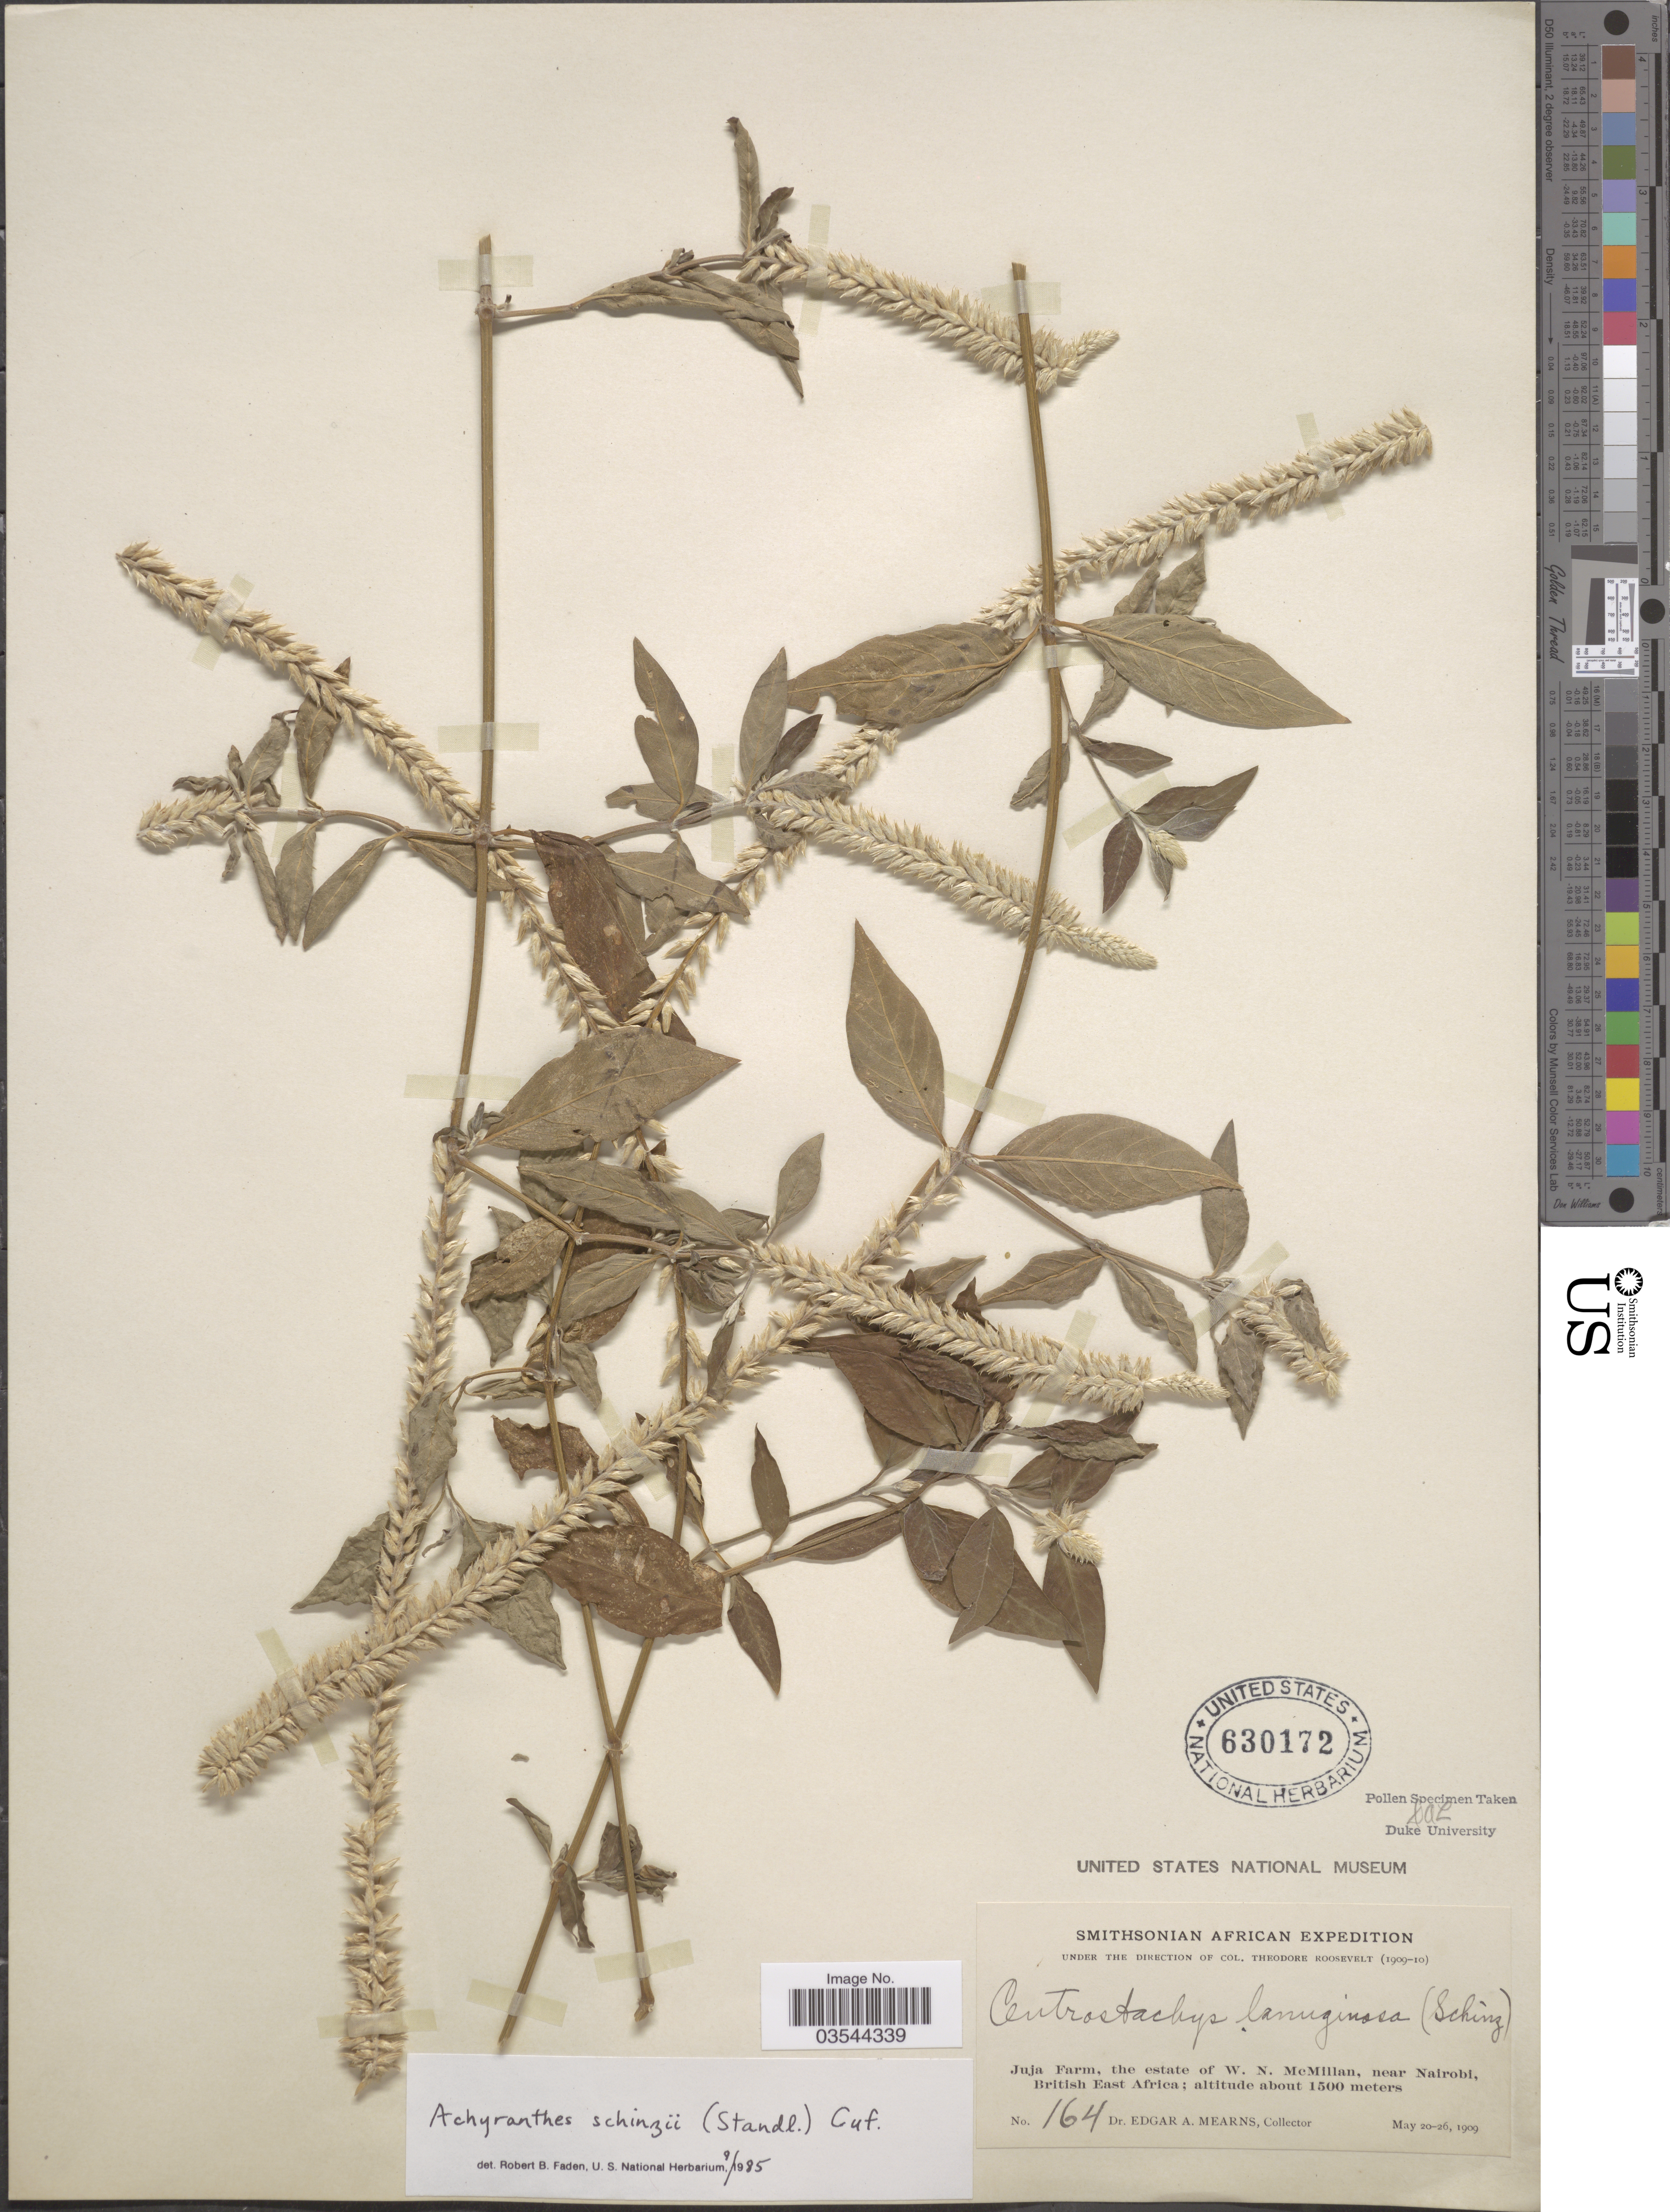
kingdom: Plantae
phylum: Tracheophyta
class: Magnoliopsida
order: Caryophyllales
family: Amaranthaceae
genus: Achyranthes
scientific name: Achyranthes schinzii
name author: (Standl.) Cufod.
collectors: E. A. Mearns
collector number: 164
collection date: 1909-05-20/1909-05-26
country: Kenya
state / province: Nairobi Area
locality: Juja Farm, the estate of W. N. McMillan, near Nairobi British East Africa.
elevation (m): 1500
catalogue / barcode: US 630172